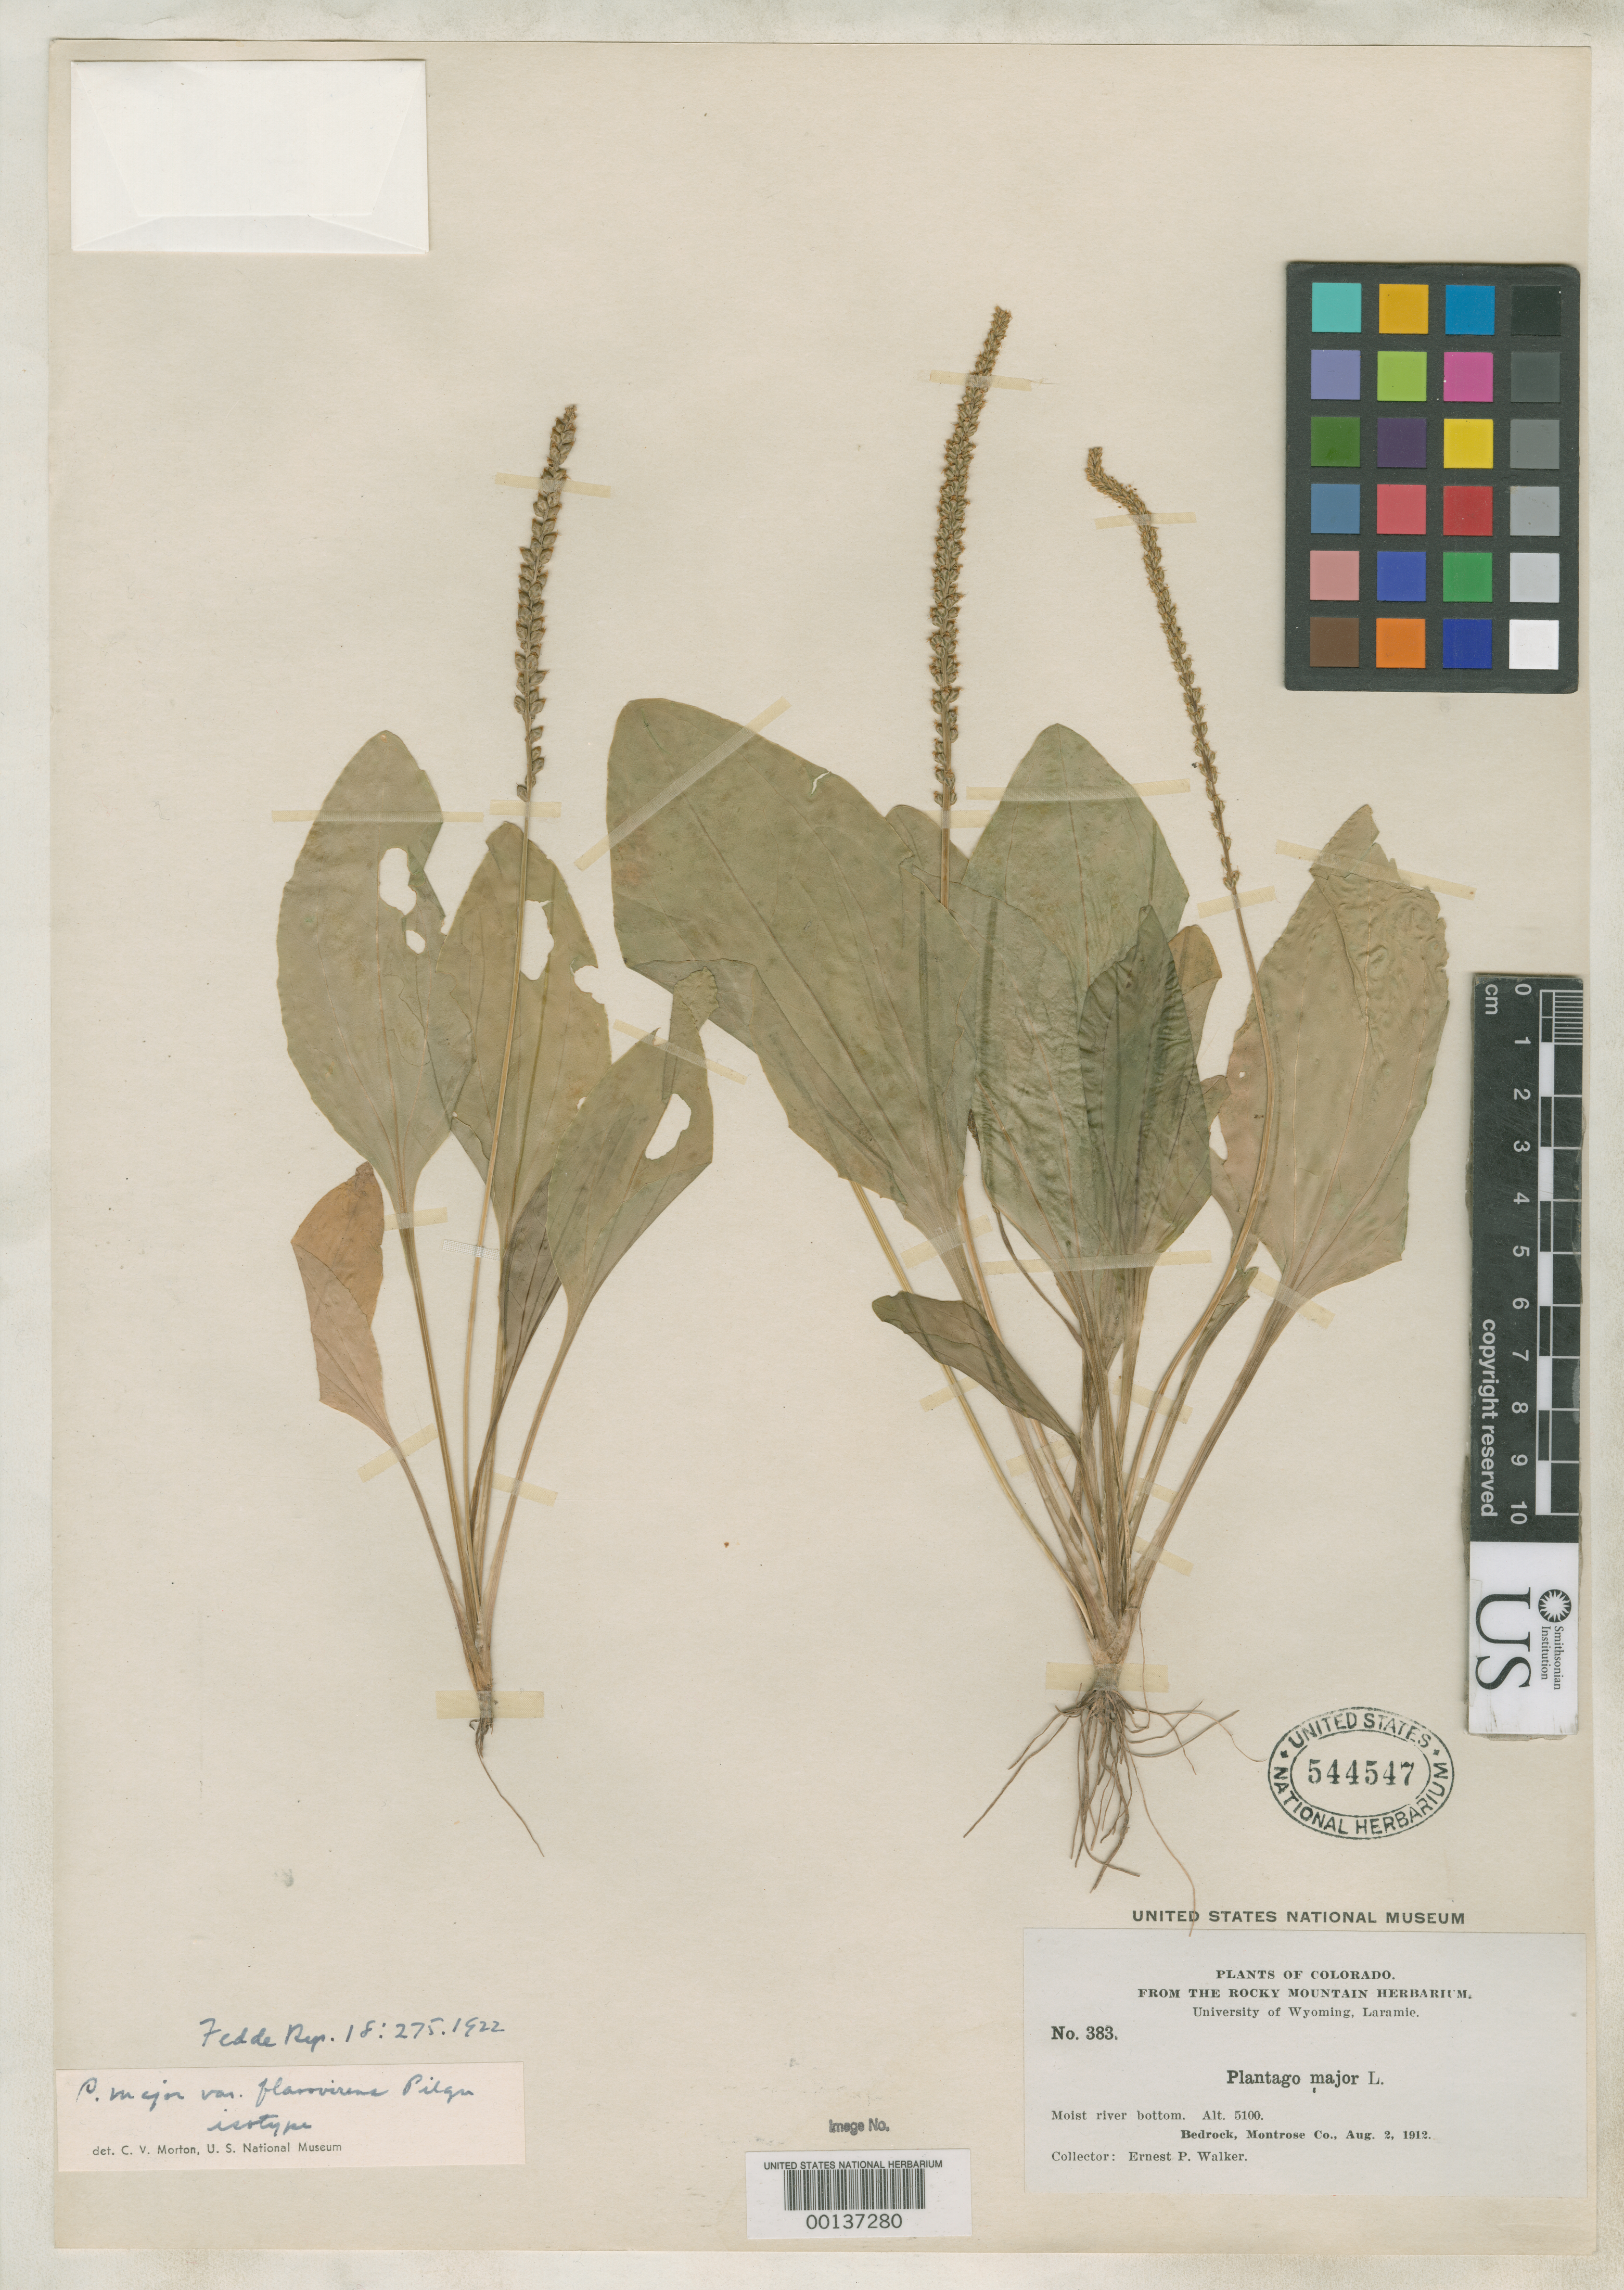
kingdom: Plantae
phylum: Tracheophyta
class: Magnoliopsida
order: Lamiales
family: Plantaginaceae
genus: Plantago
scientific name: Plantago major var. flavovirens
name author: Pilg.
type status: Isotype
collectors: E. Walker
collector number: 383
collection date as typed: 02 Aug 1912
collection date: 1912-08-02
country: United States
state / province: Wyoming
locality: Bedrock.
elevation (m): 1554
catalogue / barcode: US 544547